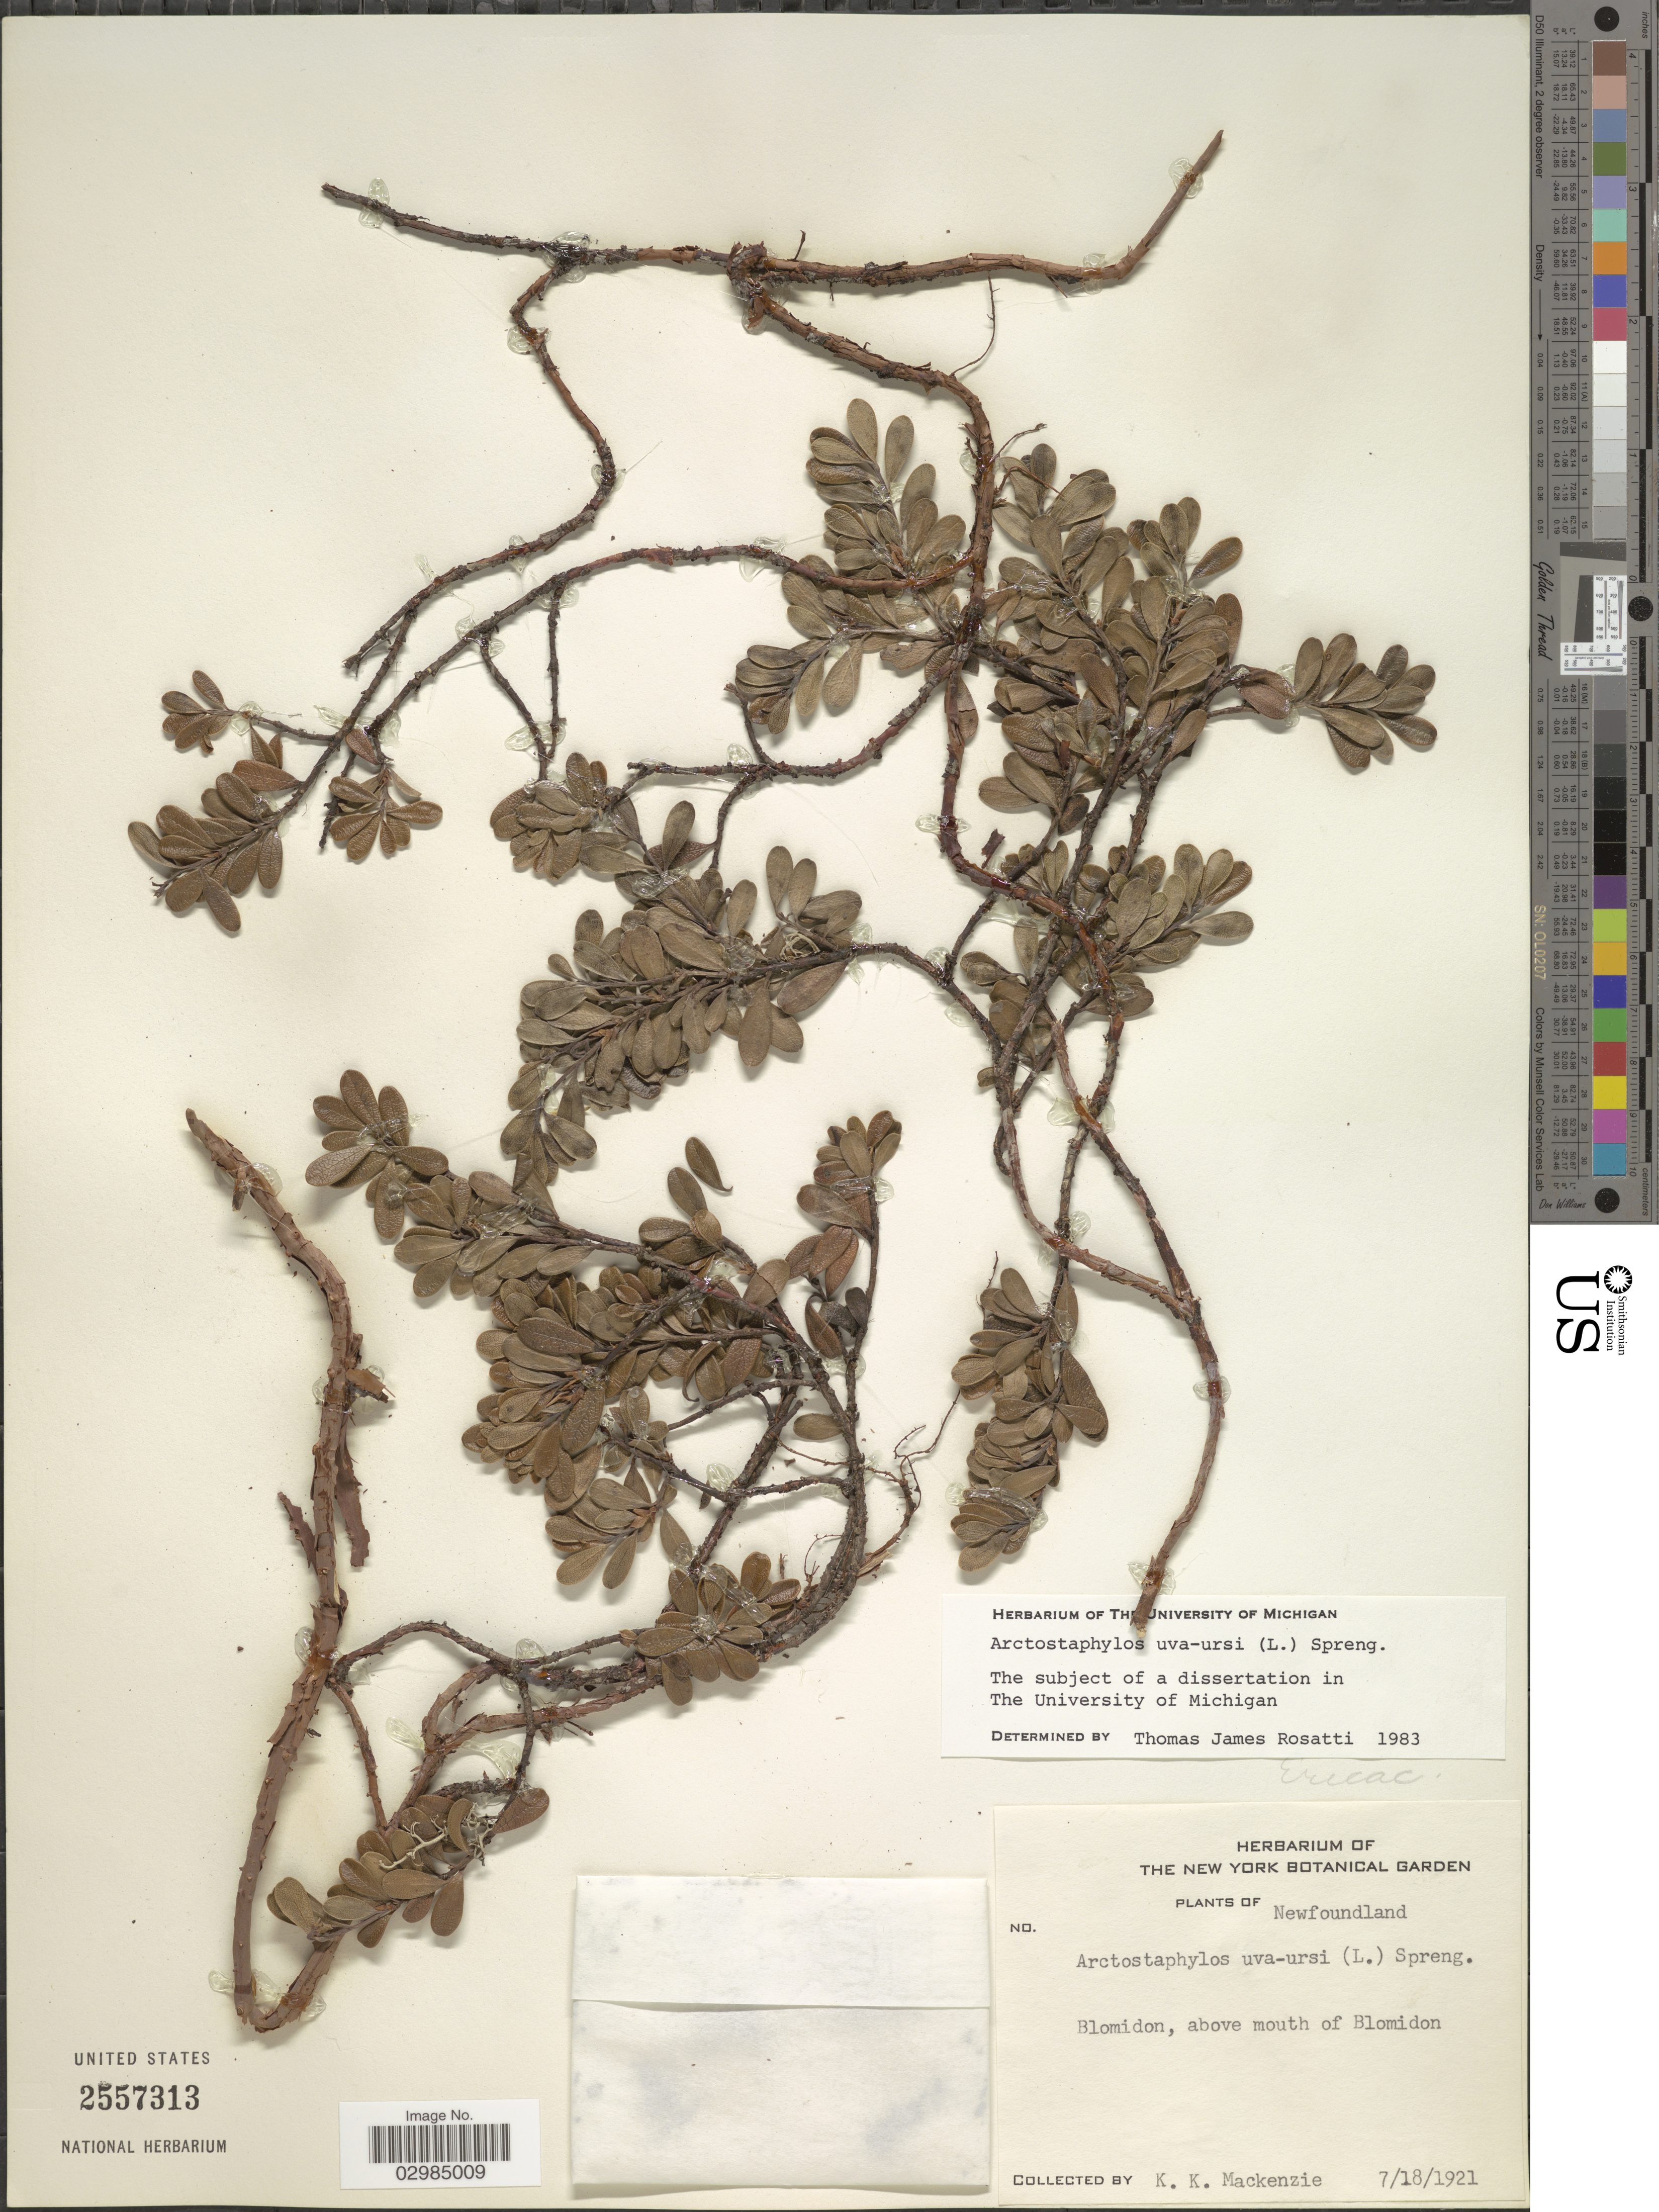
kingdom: Plantae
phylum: Tracheophyta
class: Magnoliopsida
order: Ericales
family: Ericaceae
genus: Arctostaphylos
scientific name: Arctostaphylos uva-ursi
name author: (L.) Spreng.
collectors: K. K. Mackenzie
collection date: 1921-07-18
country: Canada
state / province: Newfoundland and Labrador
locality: Blomidon, above mouth of Blomidon.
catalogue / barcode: US 2557313